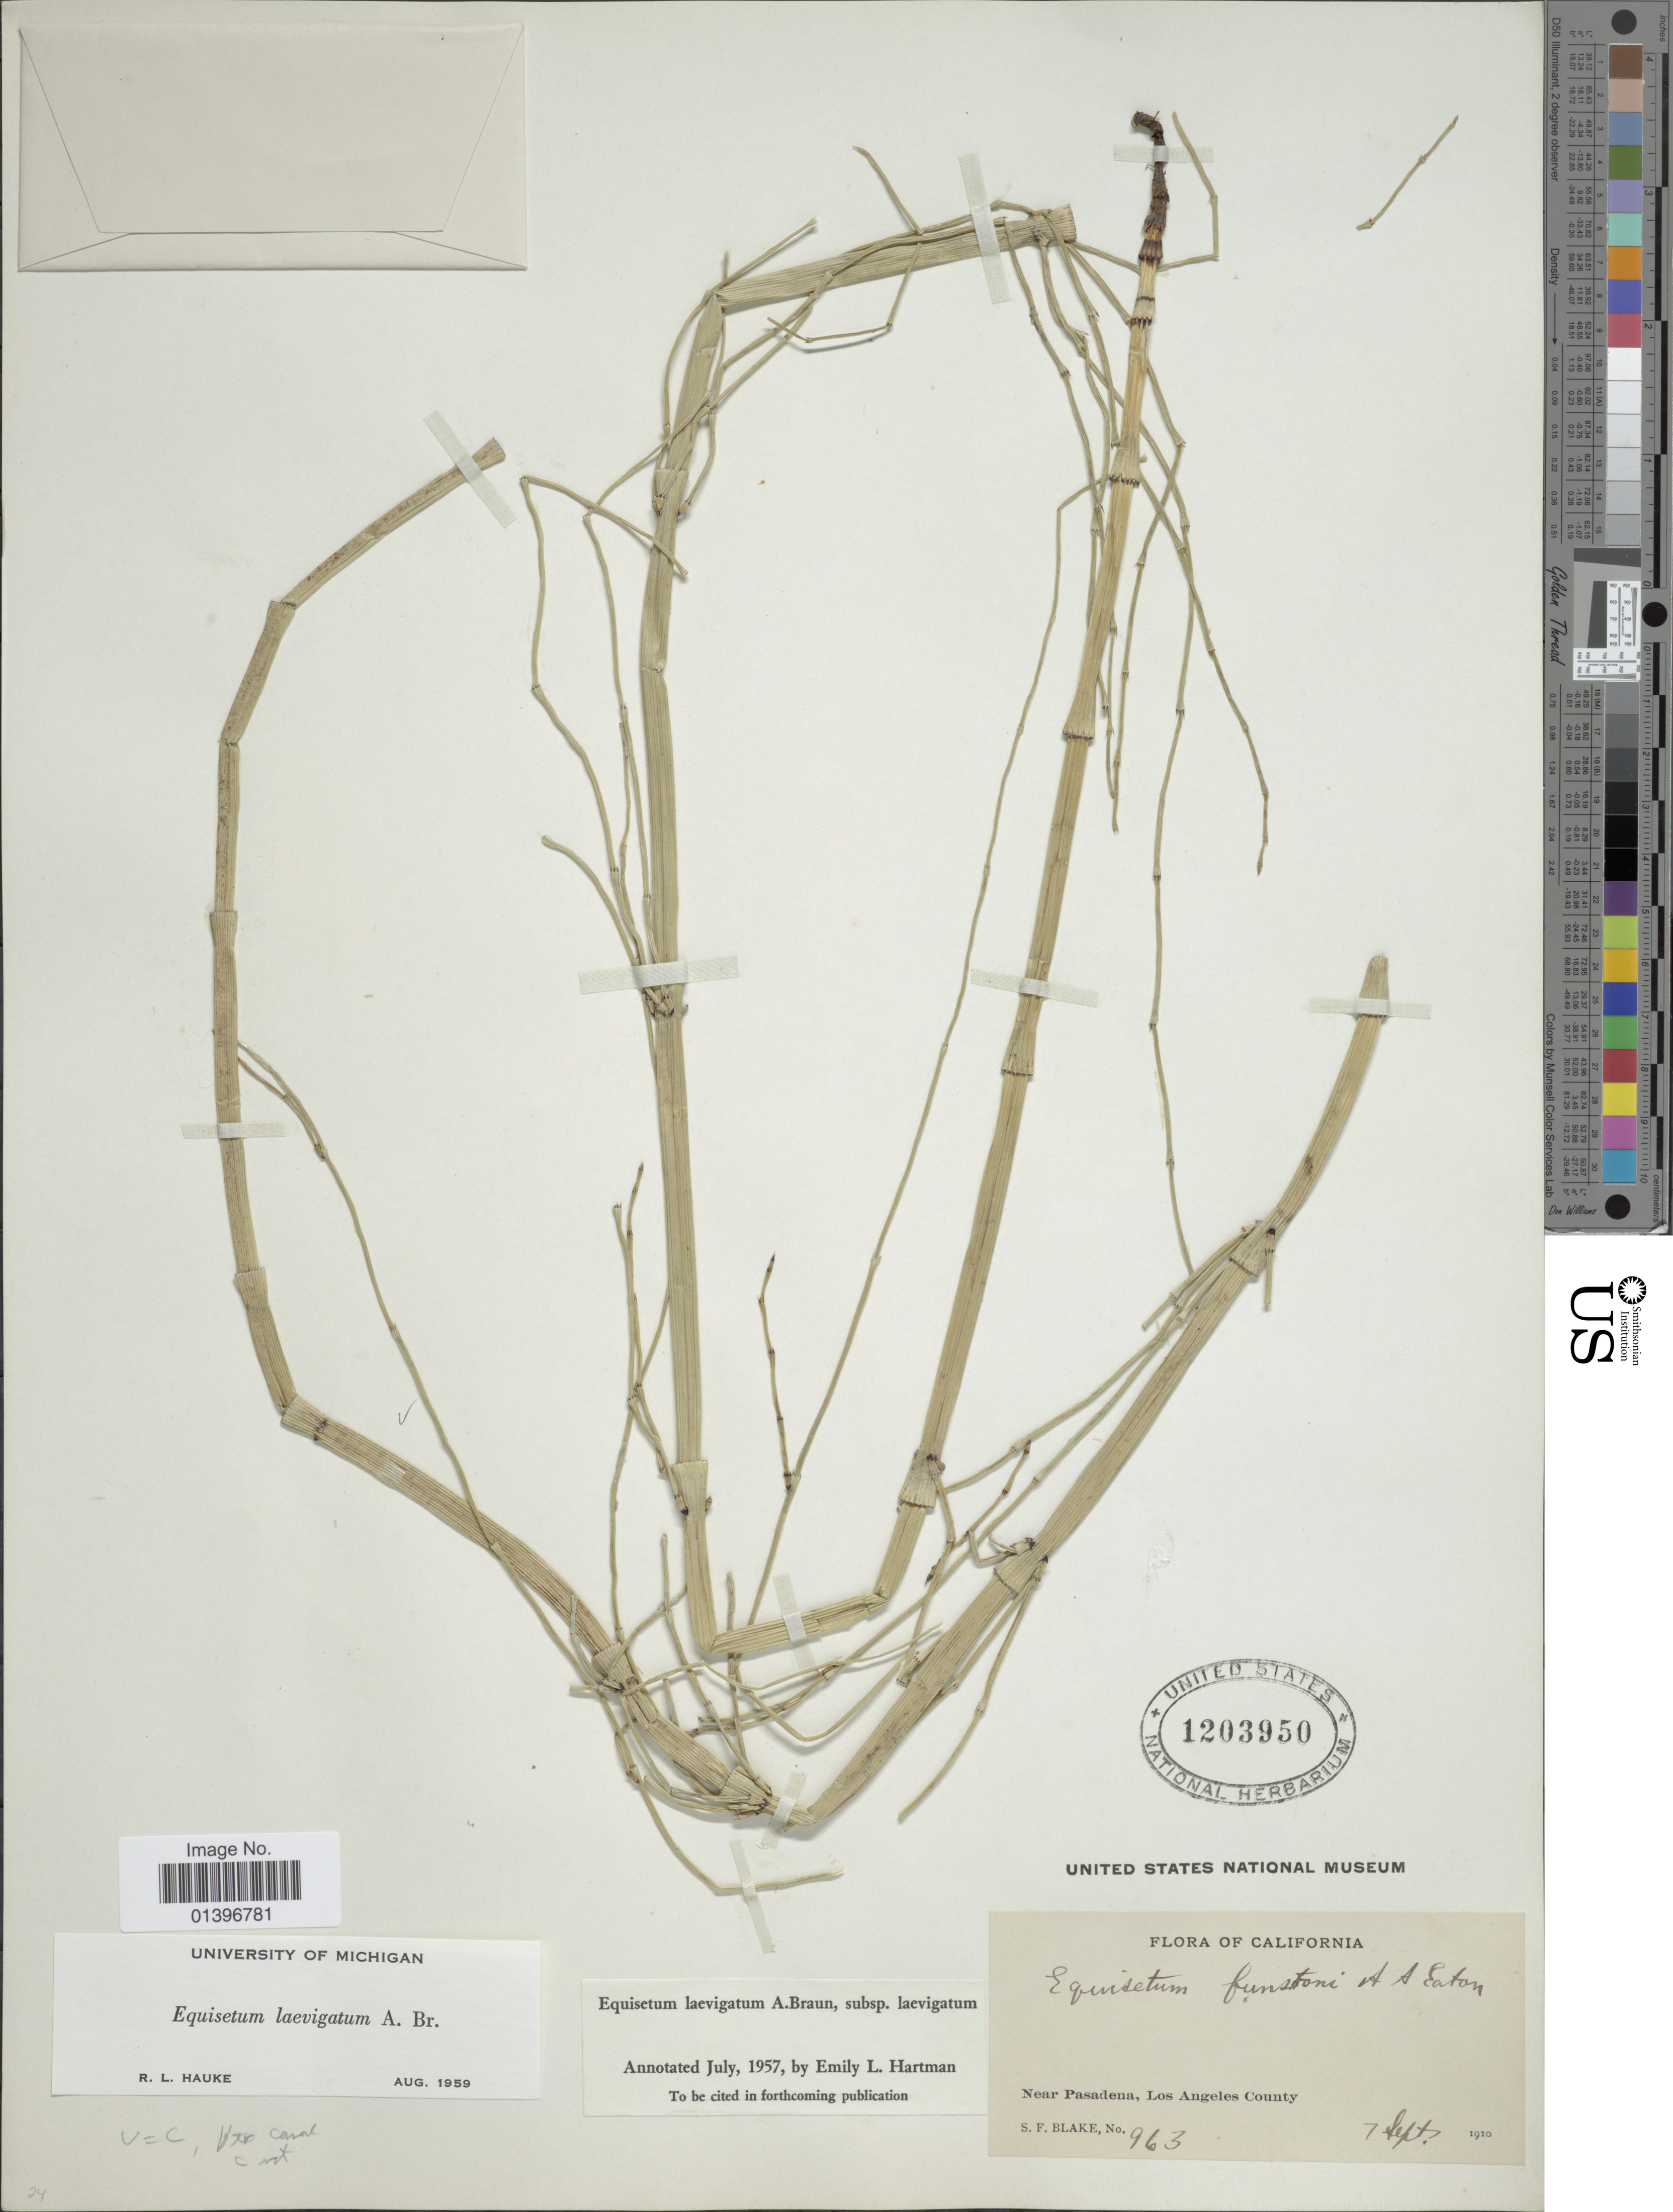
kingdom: Plantae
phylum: Tracheophyta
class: Polypodiopsida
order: Equisetales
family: Equisetaceae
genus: Equisetum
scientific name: Equisetum laevigatum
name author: A. Braun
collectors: S. Blake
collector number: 963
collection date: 1910-09-07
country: United States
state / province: California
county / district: Los Angeles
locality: Near Pasadena, Los Angeles County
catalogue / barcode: US 1203950